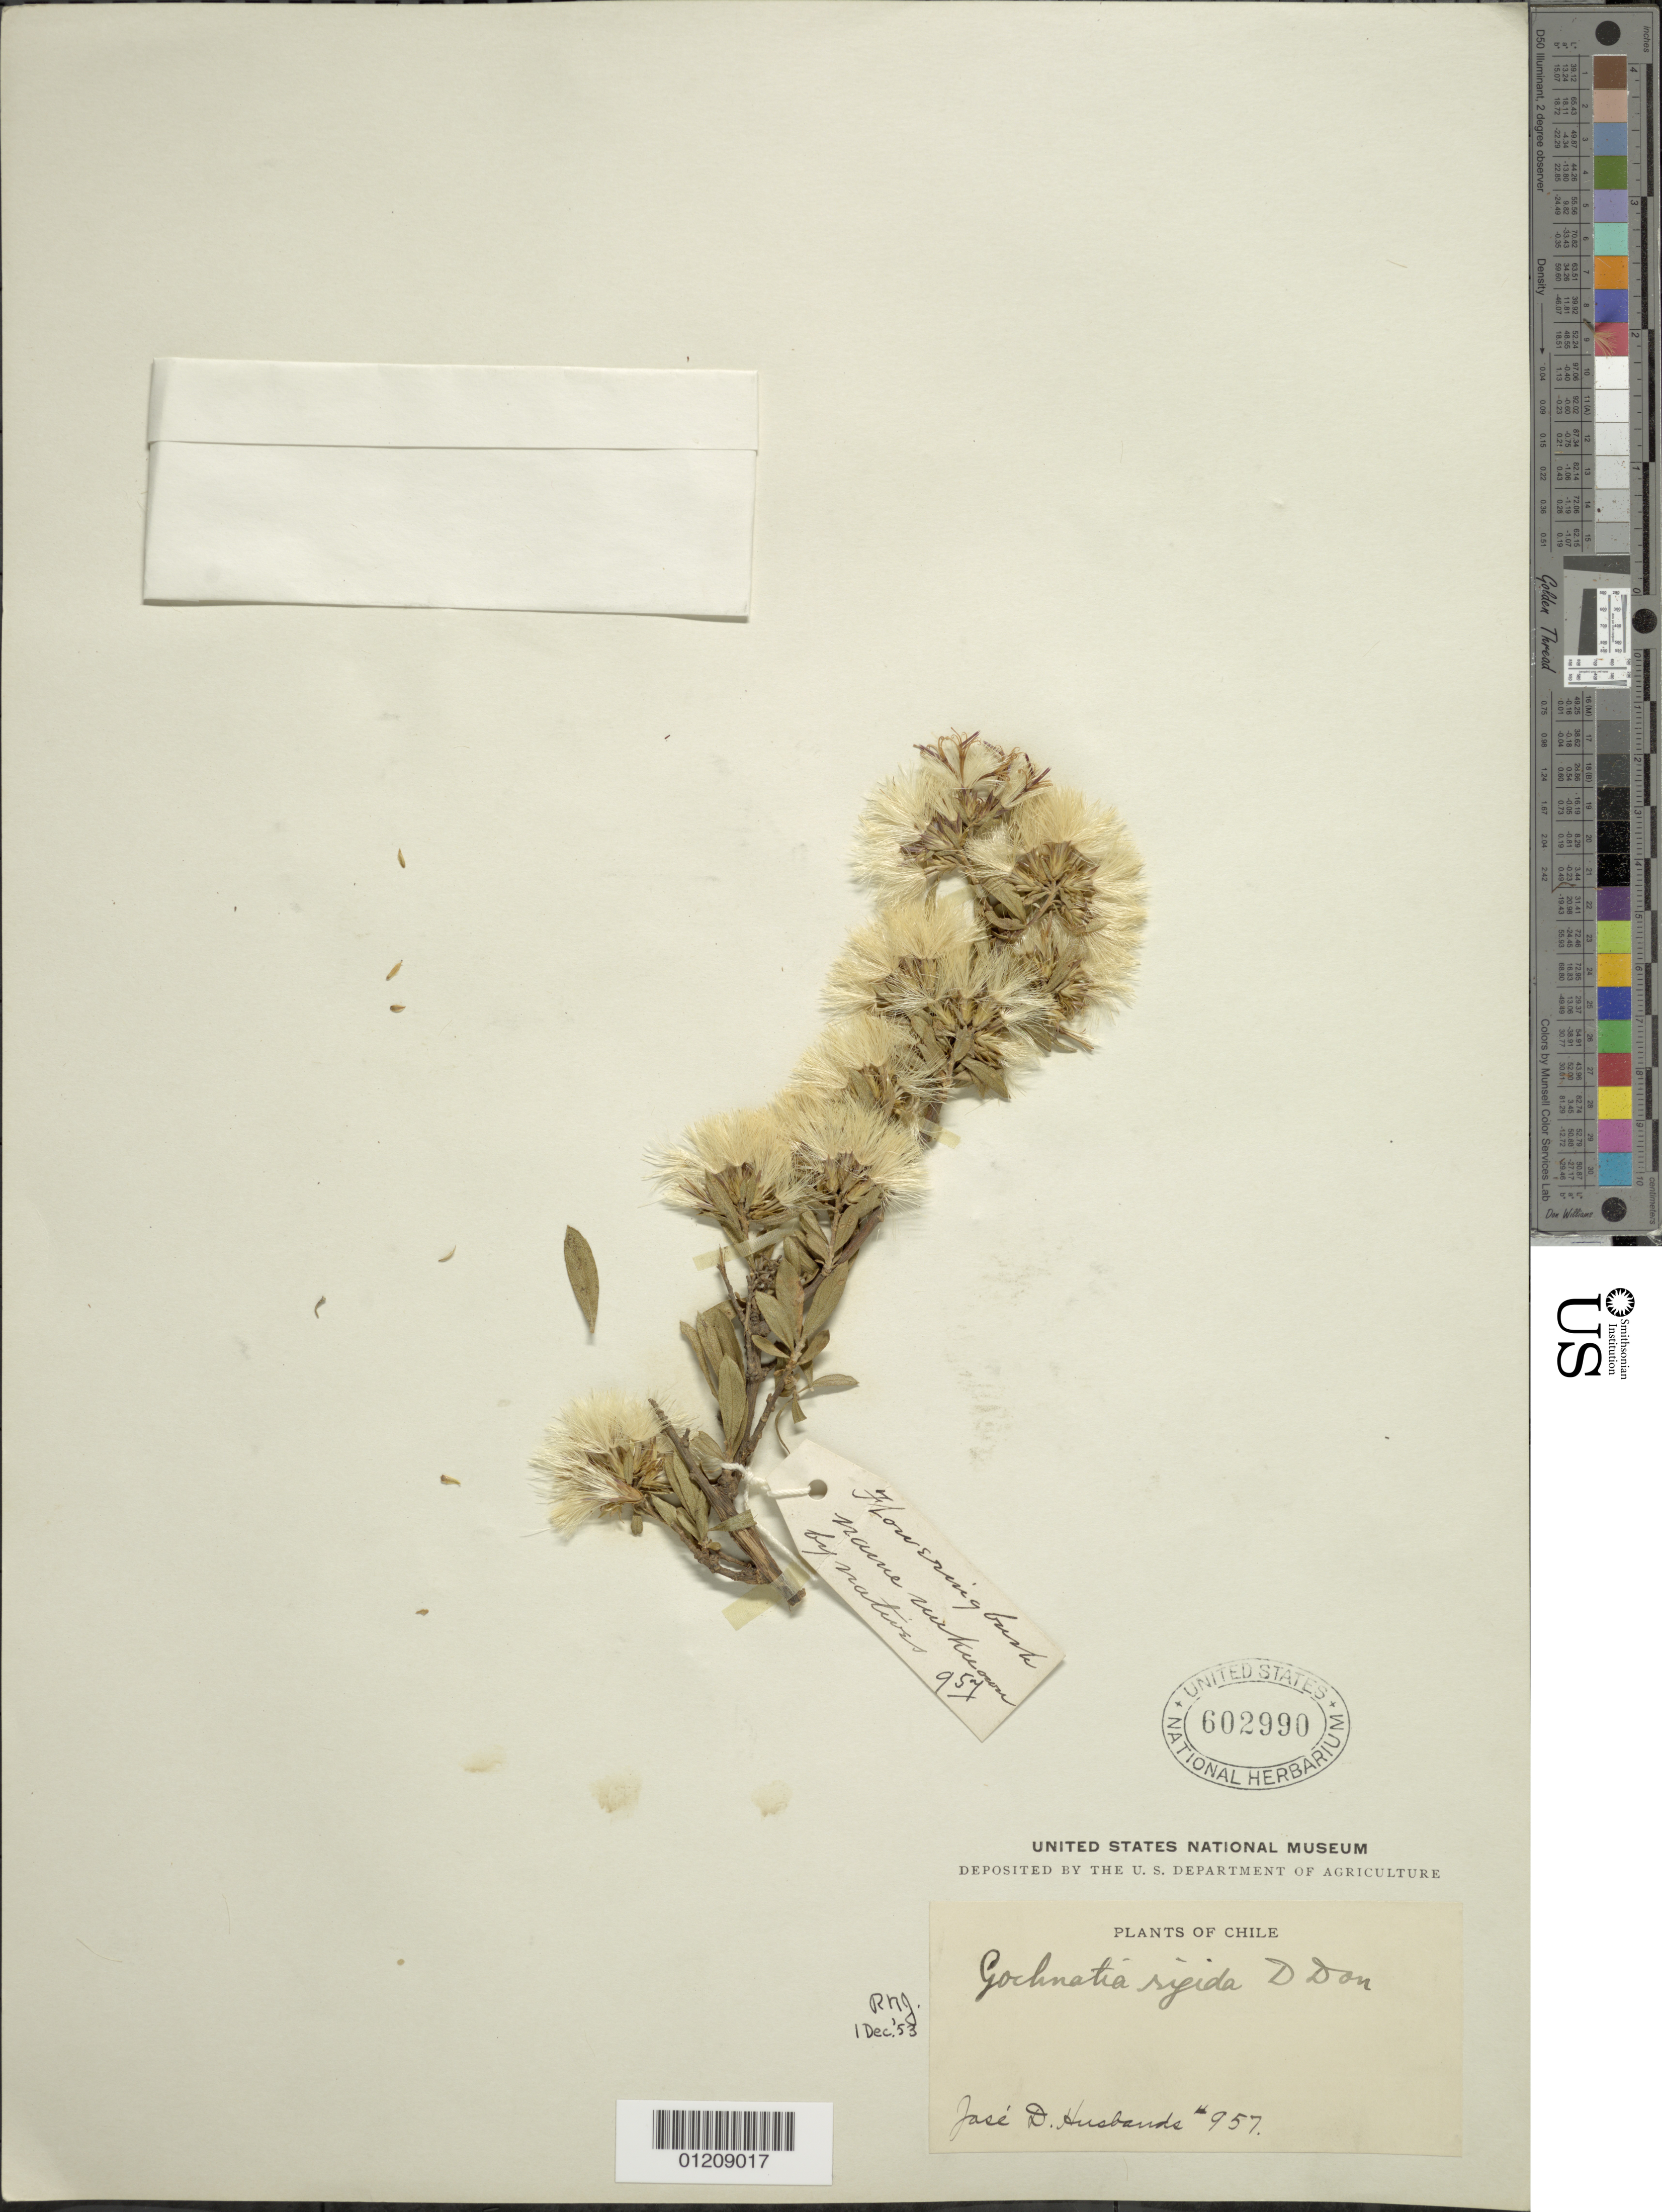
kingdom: Plantae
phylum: Tracheophyta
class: Magnoliopsida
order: Asterales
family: Asteraceae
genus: Pentaphorus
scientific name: Pentaphorus foliolosus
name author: D. Don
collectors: J. Husbands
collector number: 957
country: Chile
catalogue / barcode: US 602990